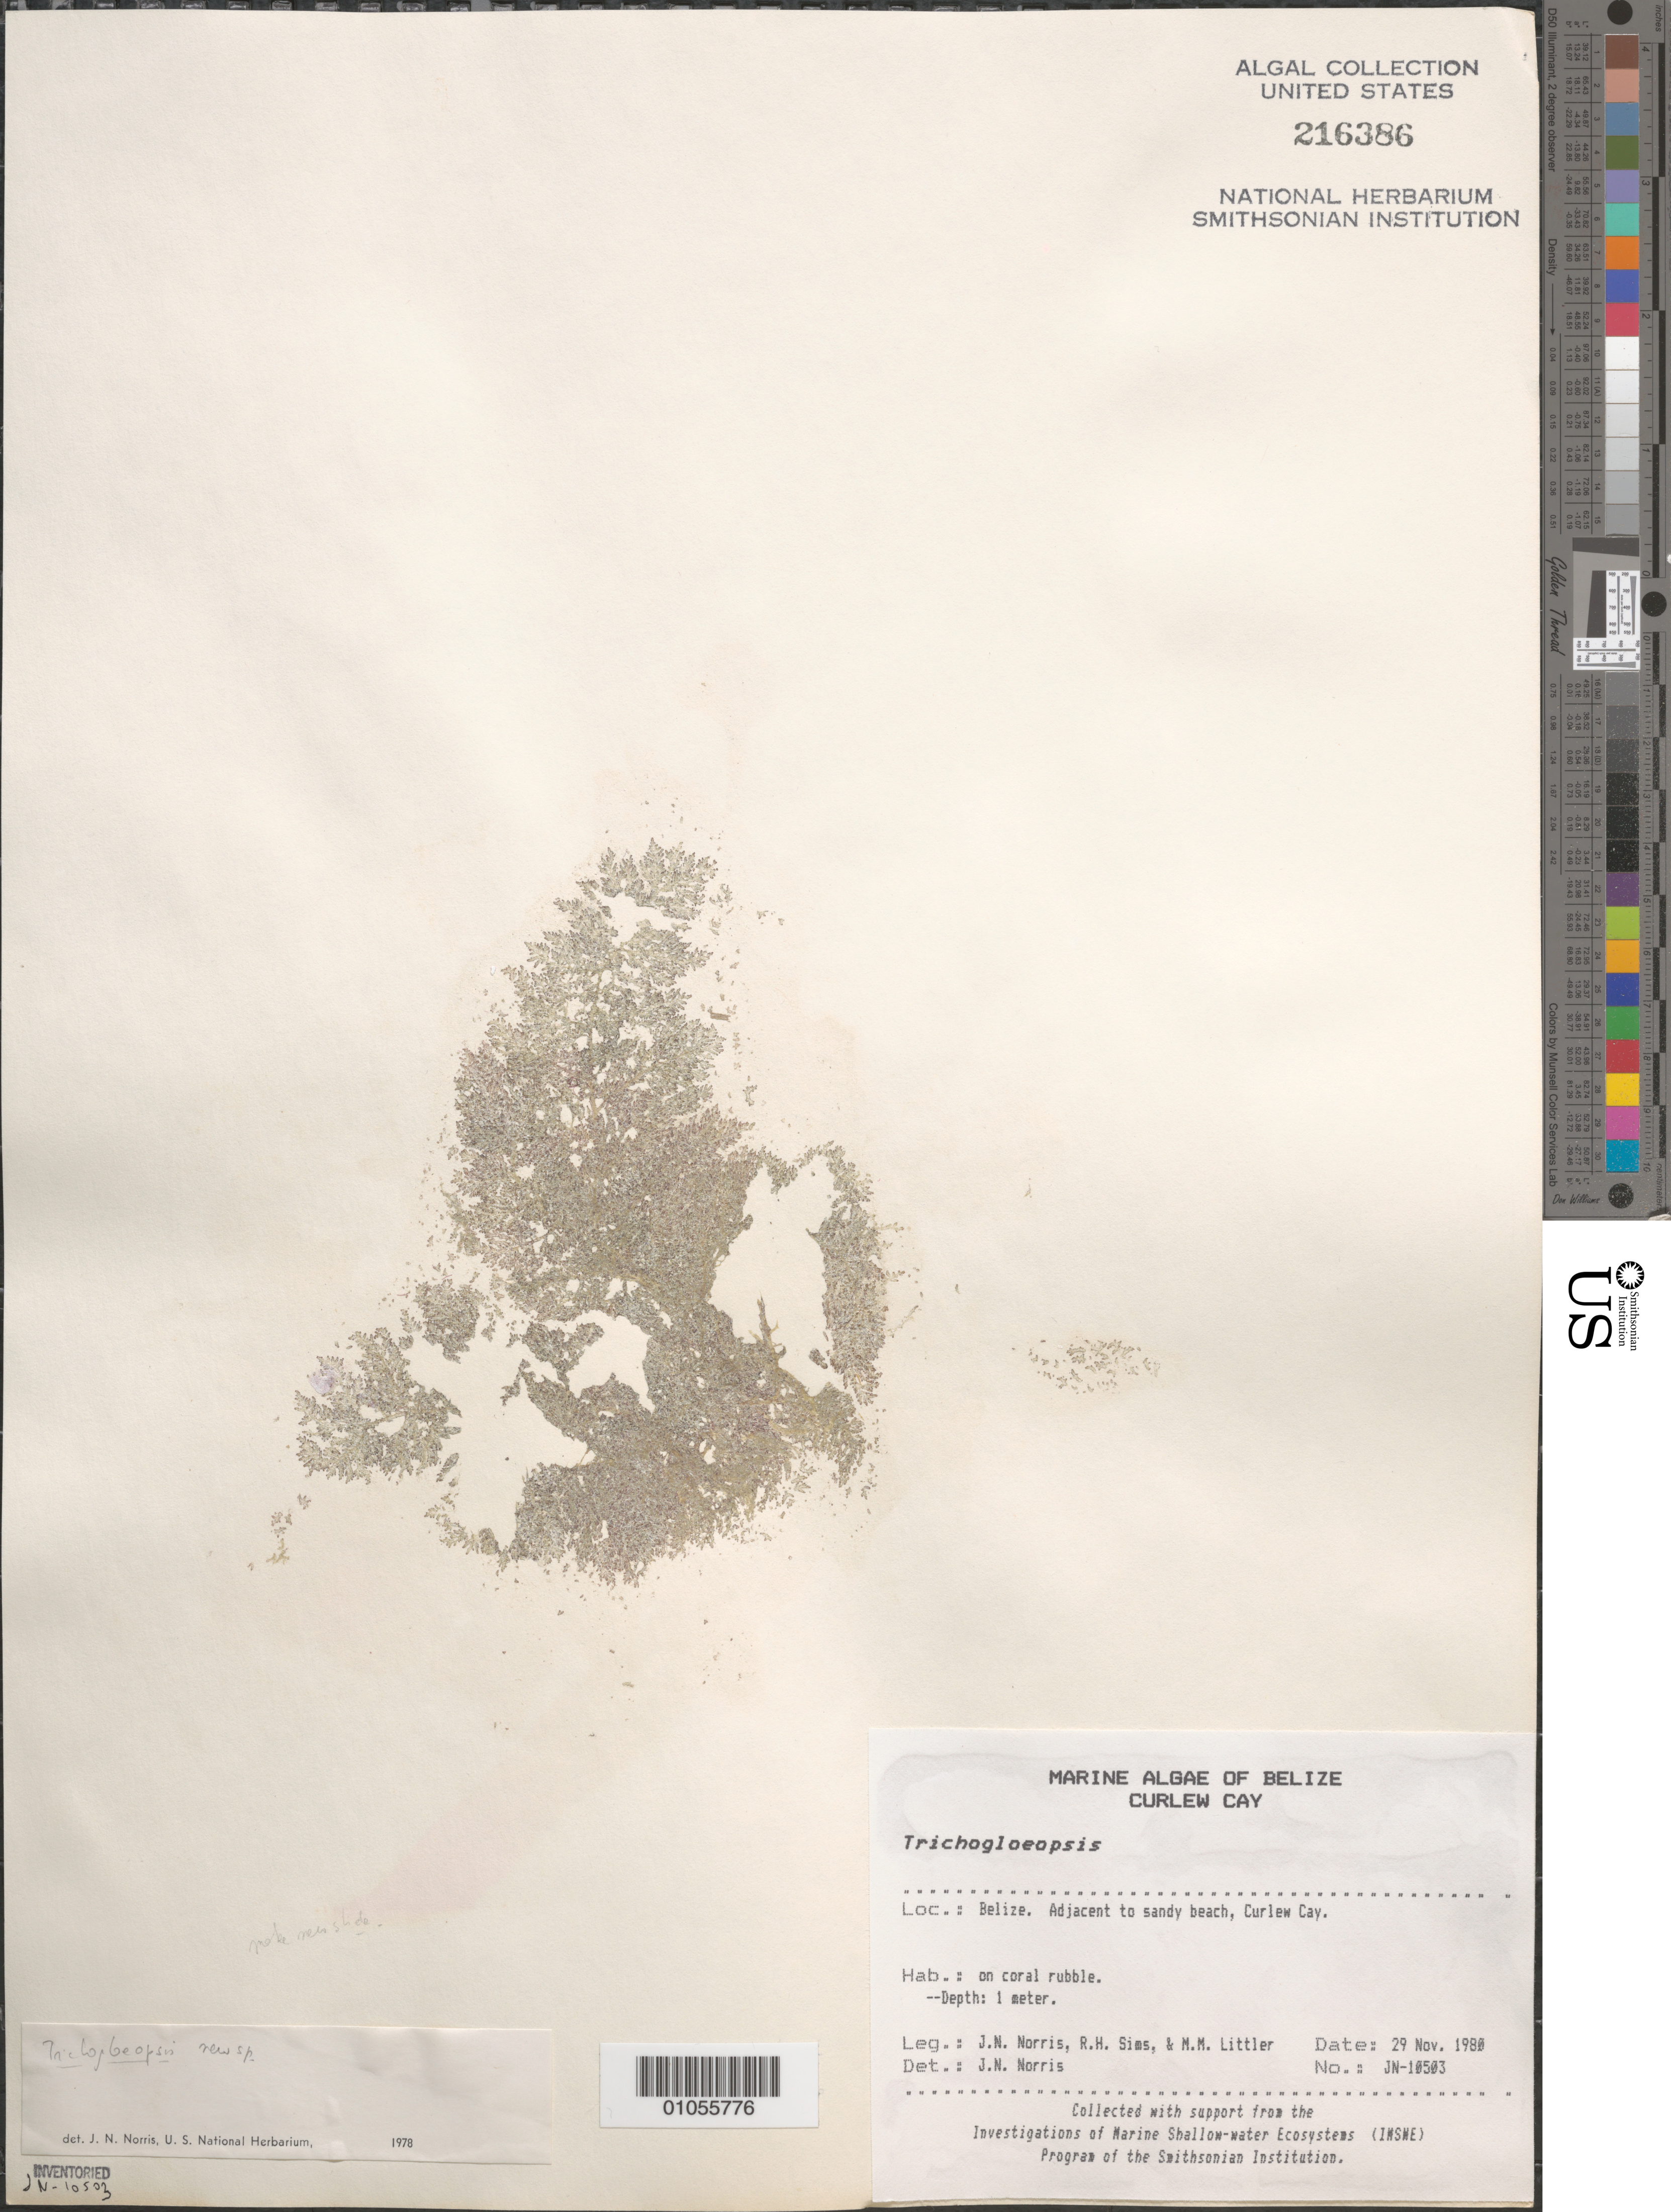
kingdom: Plantae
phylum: Rhodophyta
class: Florideophyceae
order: Nemaliales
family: Liagoraceae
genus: Trichogloeopsis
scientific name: Trichogloeopsis sp.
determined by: Norris, James N.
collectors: J. N. Norris, R. H. Sims & M. M. Littler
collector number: JN-10503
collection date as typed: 29 Nov 1980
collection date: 1980-11-29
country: Belize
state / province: Stann Creek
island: Curlew Cay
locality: Adjacent to sandy beach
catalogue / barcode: US 216386